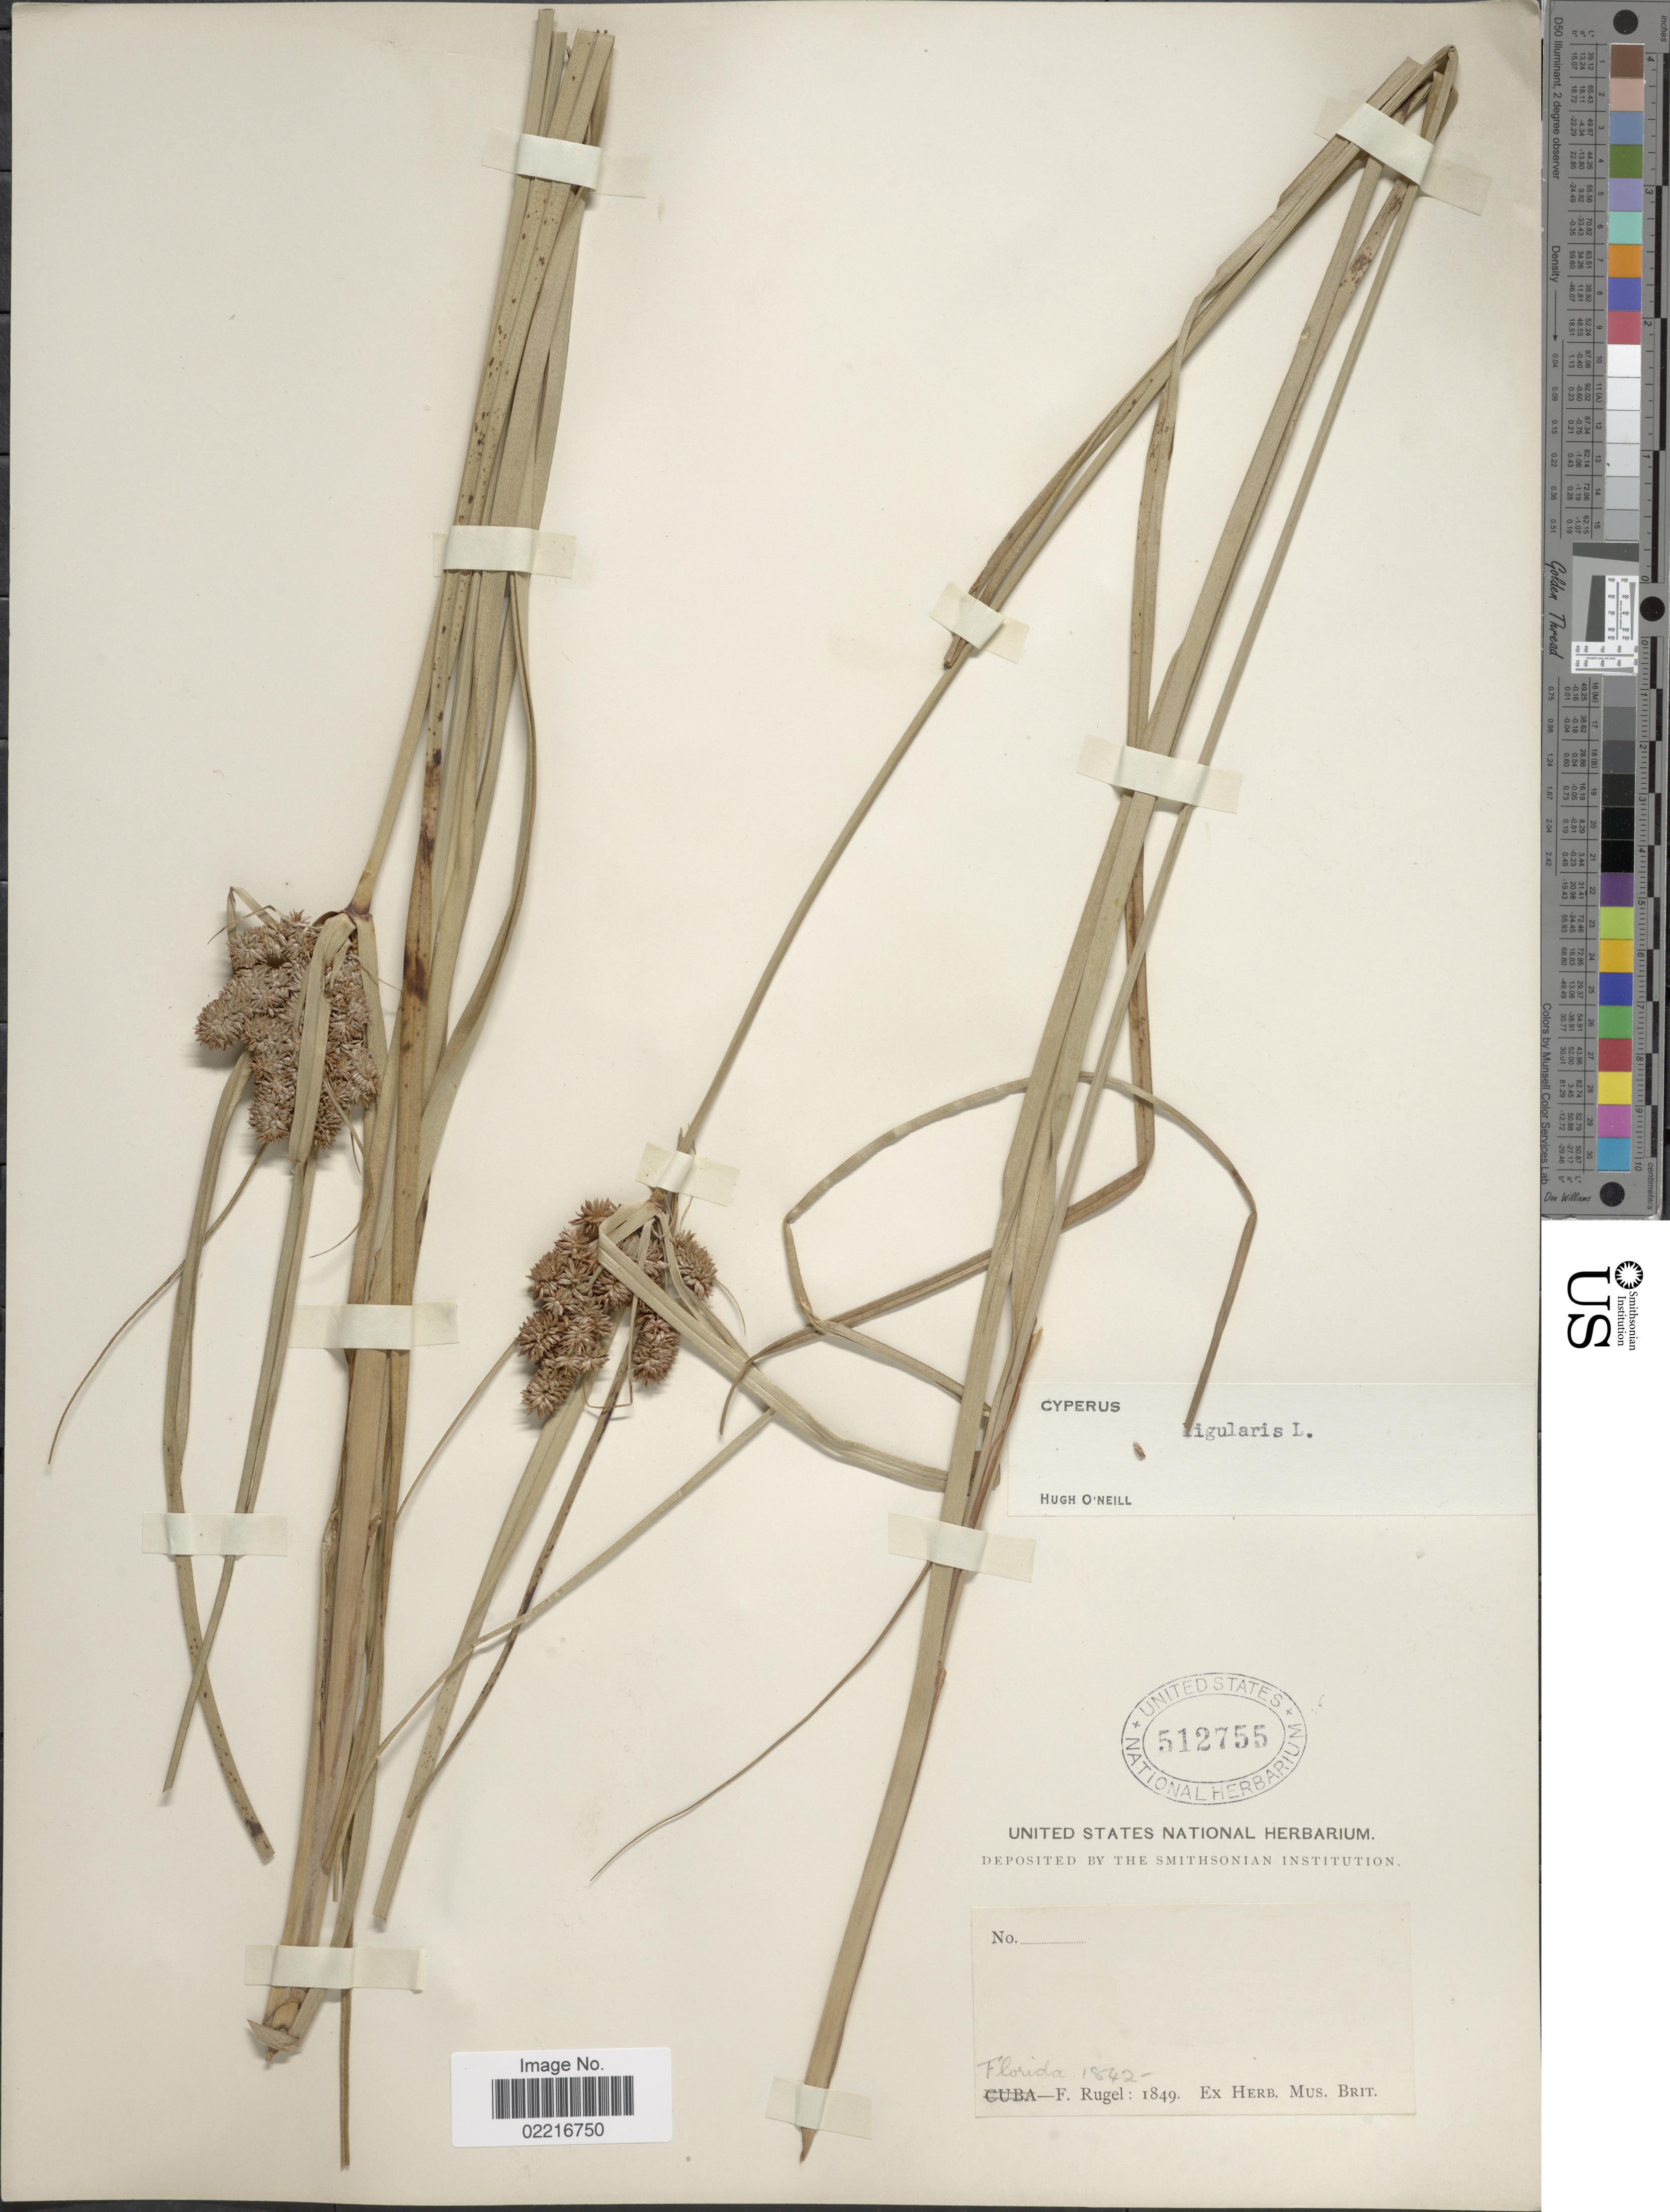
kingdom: Plantae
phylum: Tracheophyta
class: Liliopsida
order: Poales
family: Cyperaceae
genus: Cyperus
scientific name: Cyperus ligularis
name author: L.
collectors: F. Rugel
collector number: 1842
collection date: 1849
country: United States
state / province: Florida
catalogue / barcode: US 512755